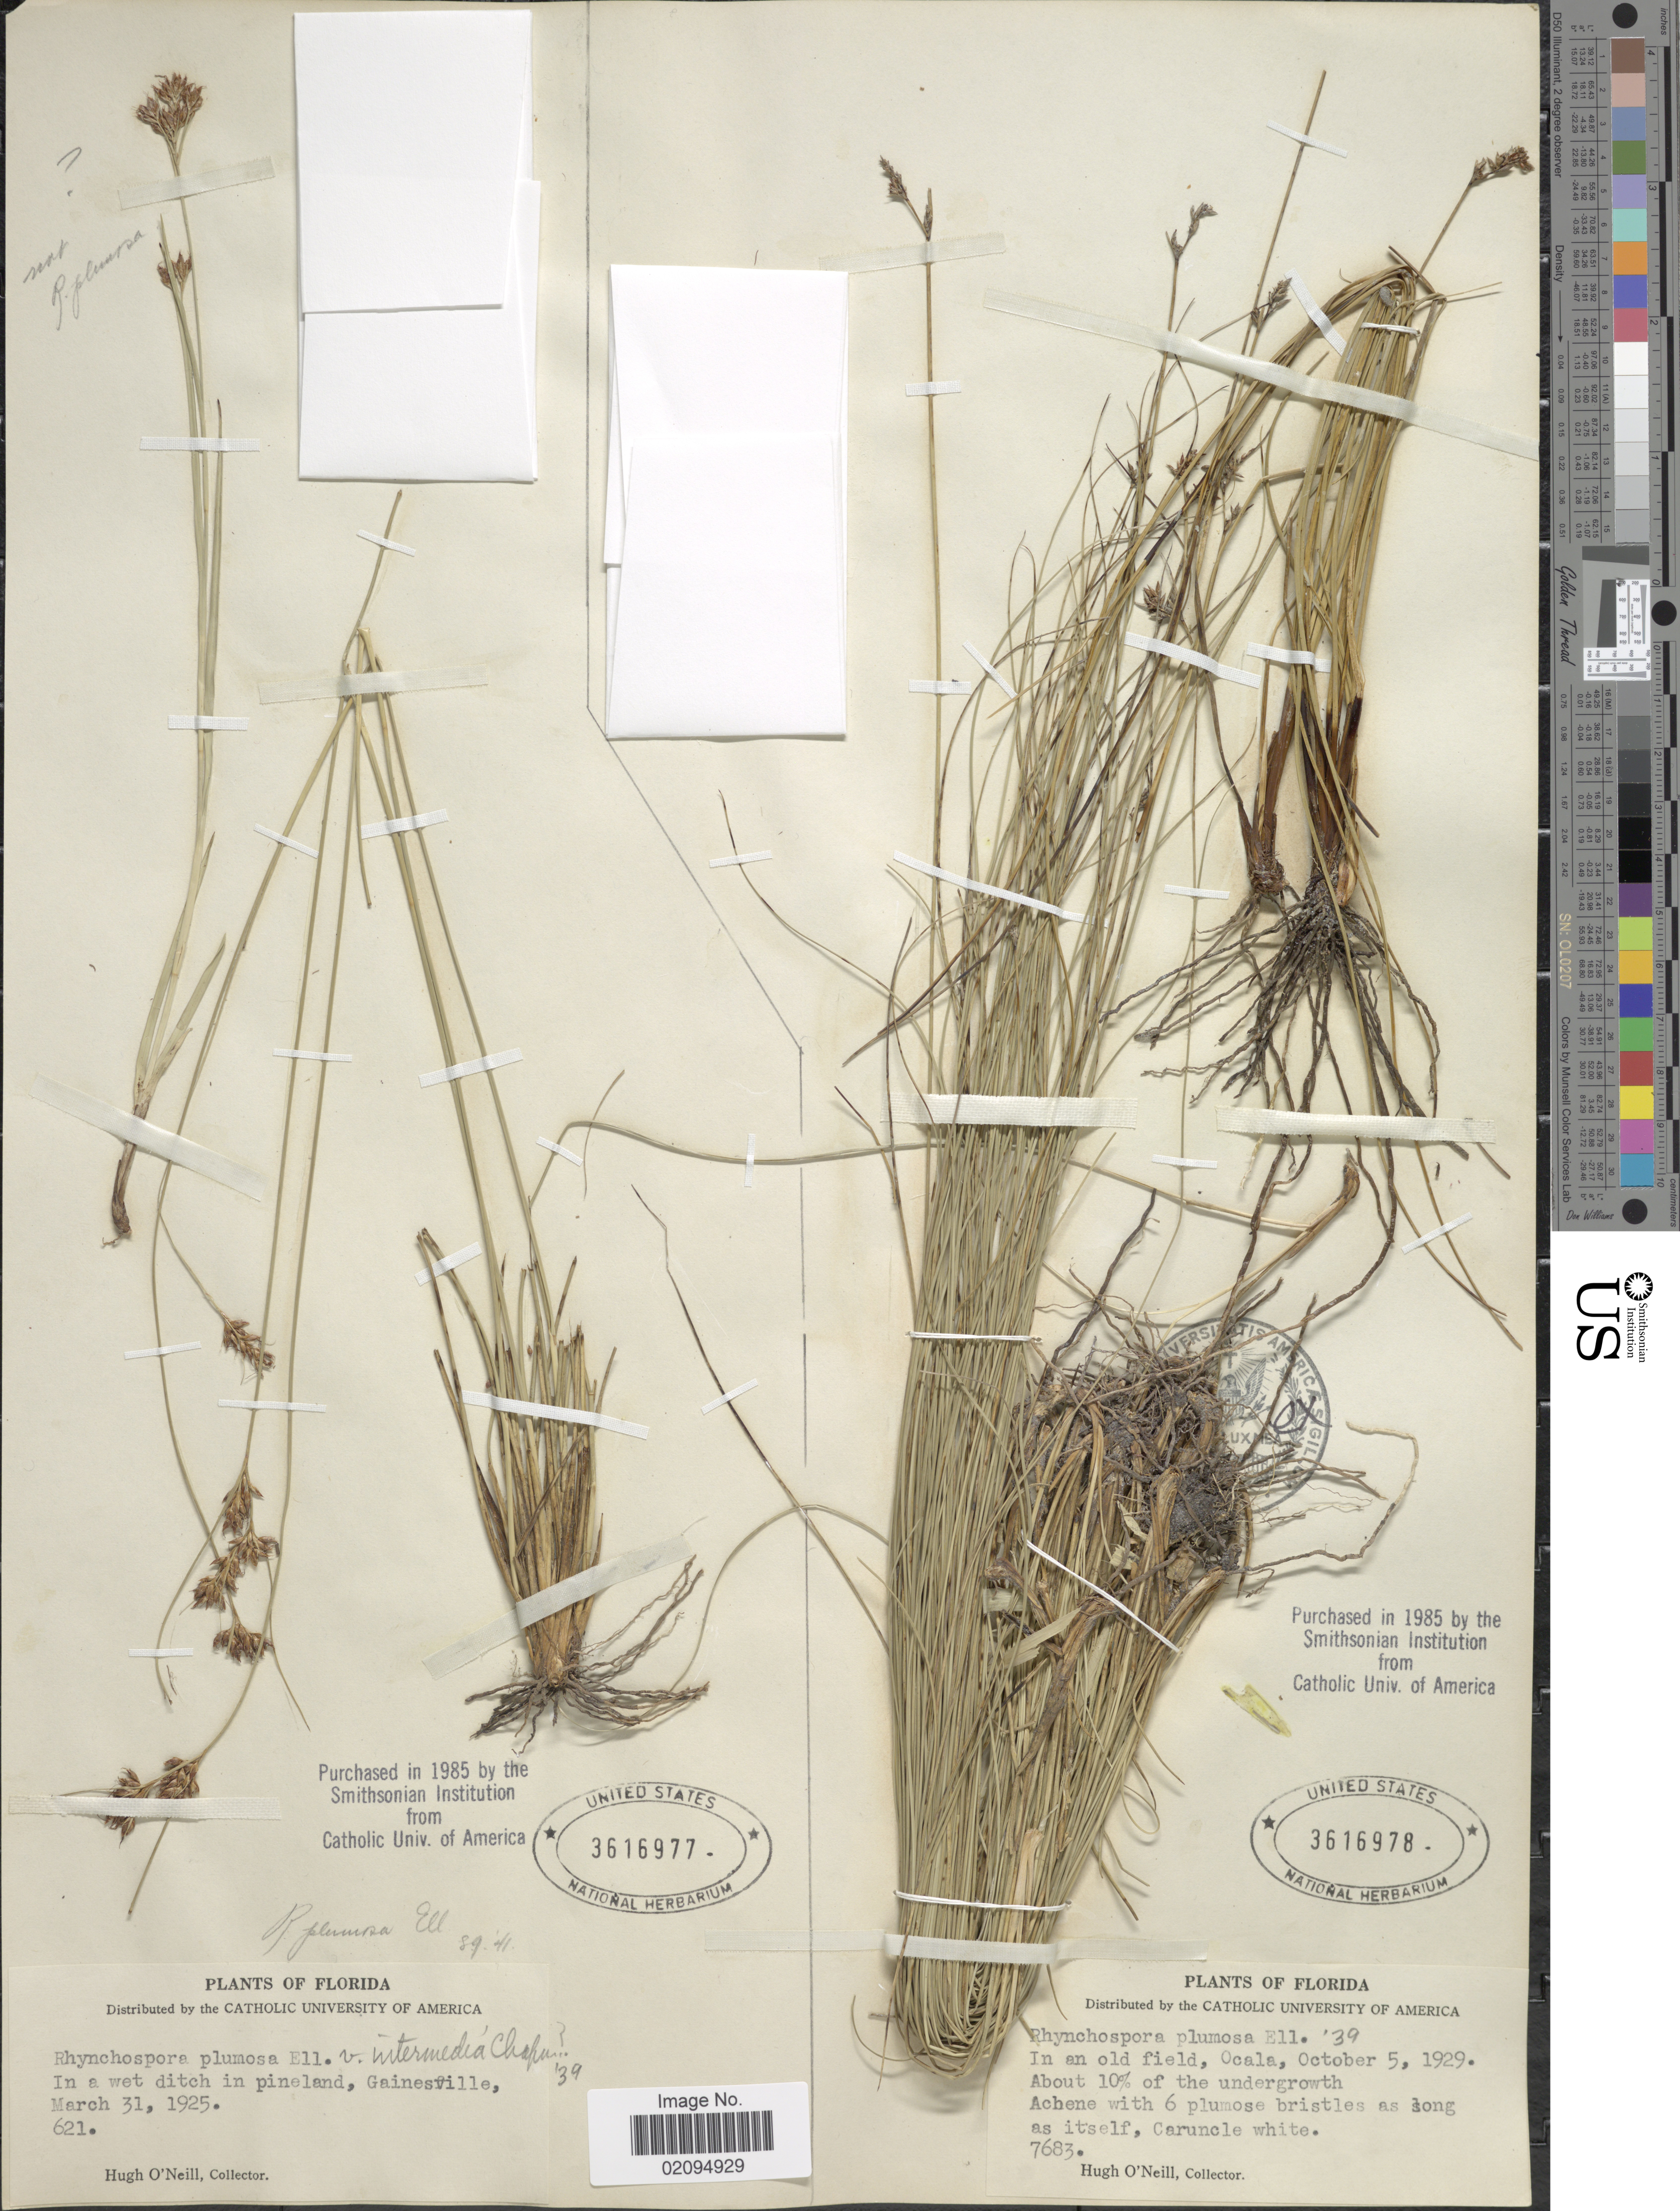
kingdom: Plantae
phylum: Tracheophyta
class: Liliopsida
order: Poales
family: Cyperaceae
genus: Rhynchospora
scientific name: Rhynchospora plumosa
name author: Elliott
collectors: H. O'Neill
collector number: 621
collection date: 1925-03-31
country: United States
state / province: Florida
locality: Gainesville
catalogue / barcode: US 3616977-2